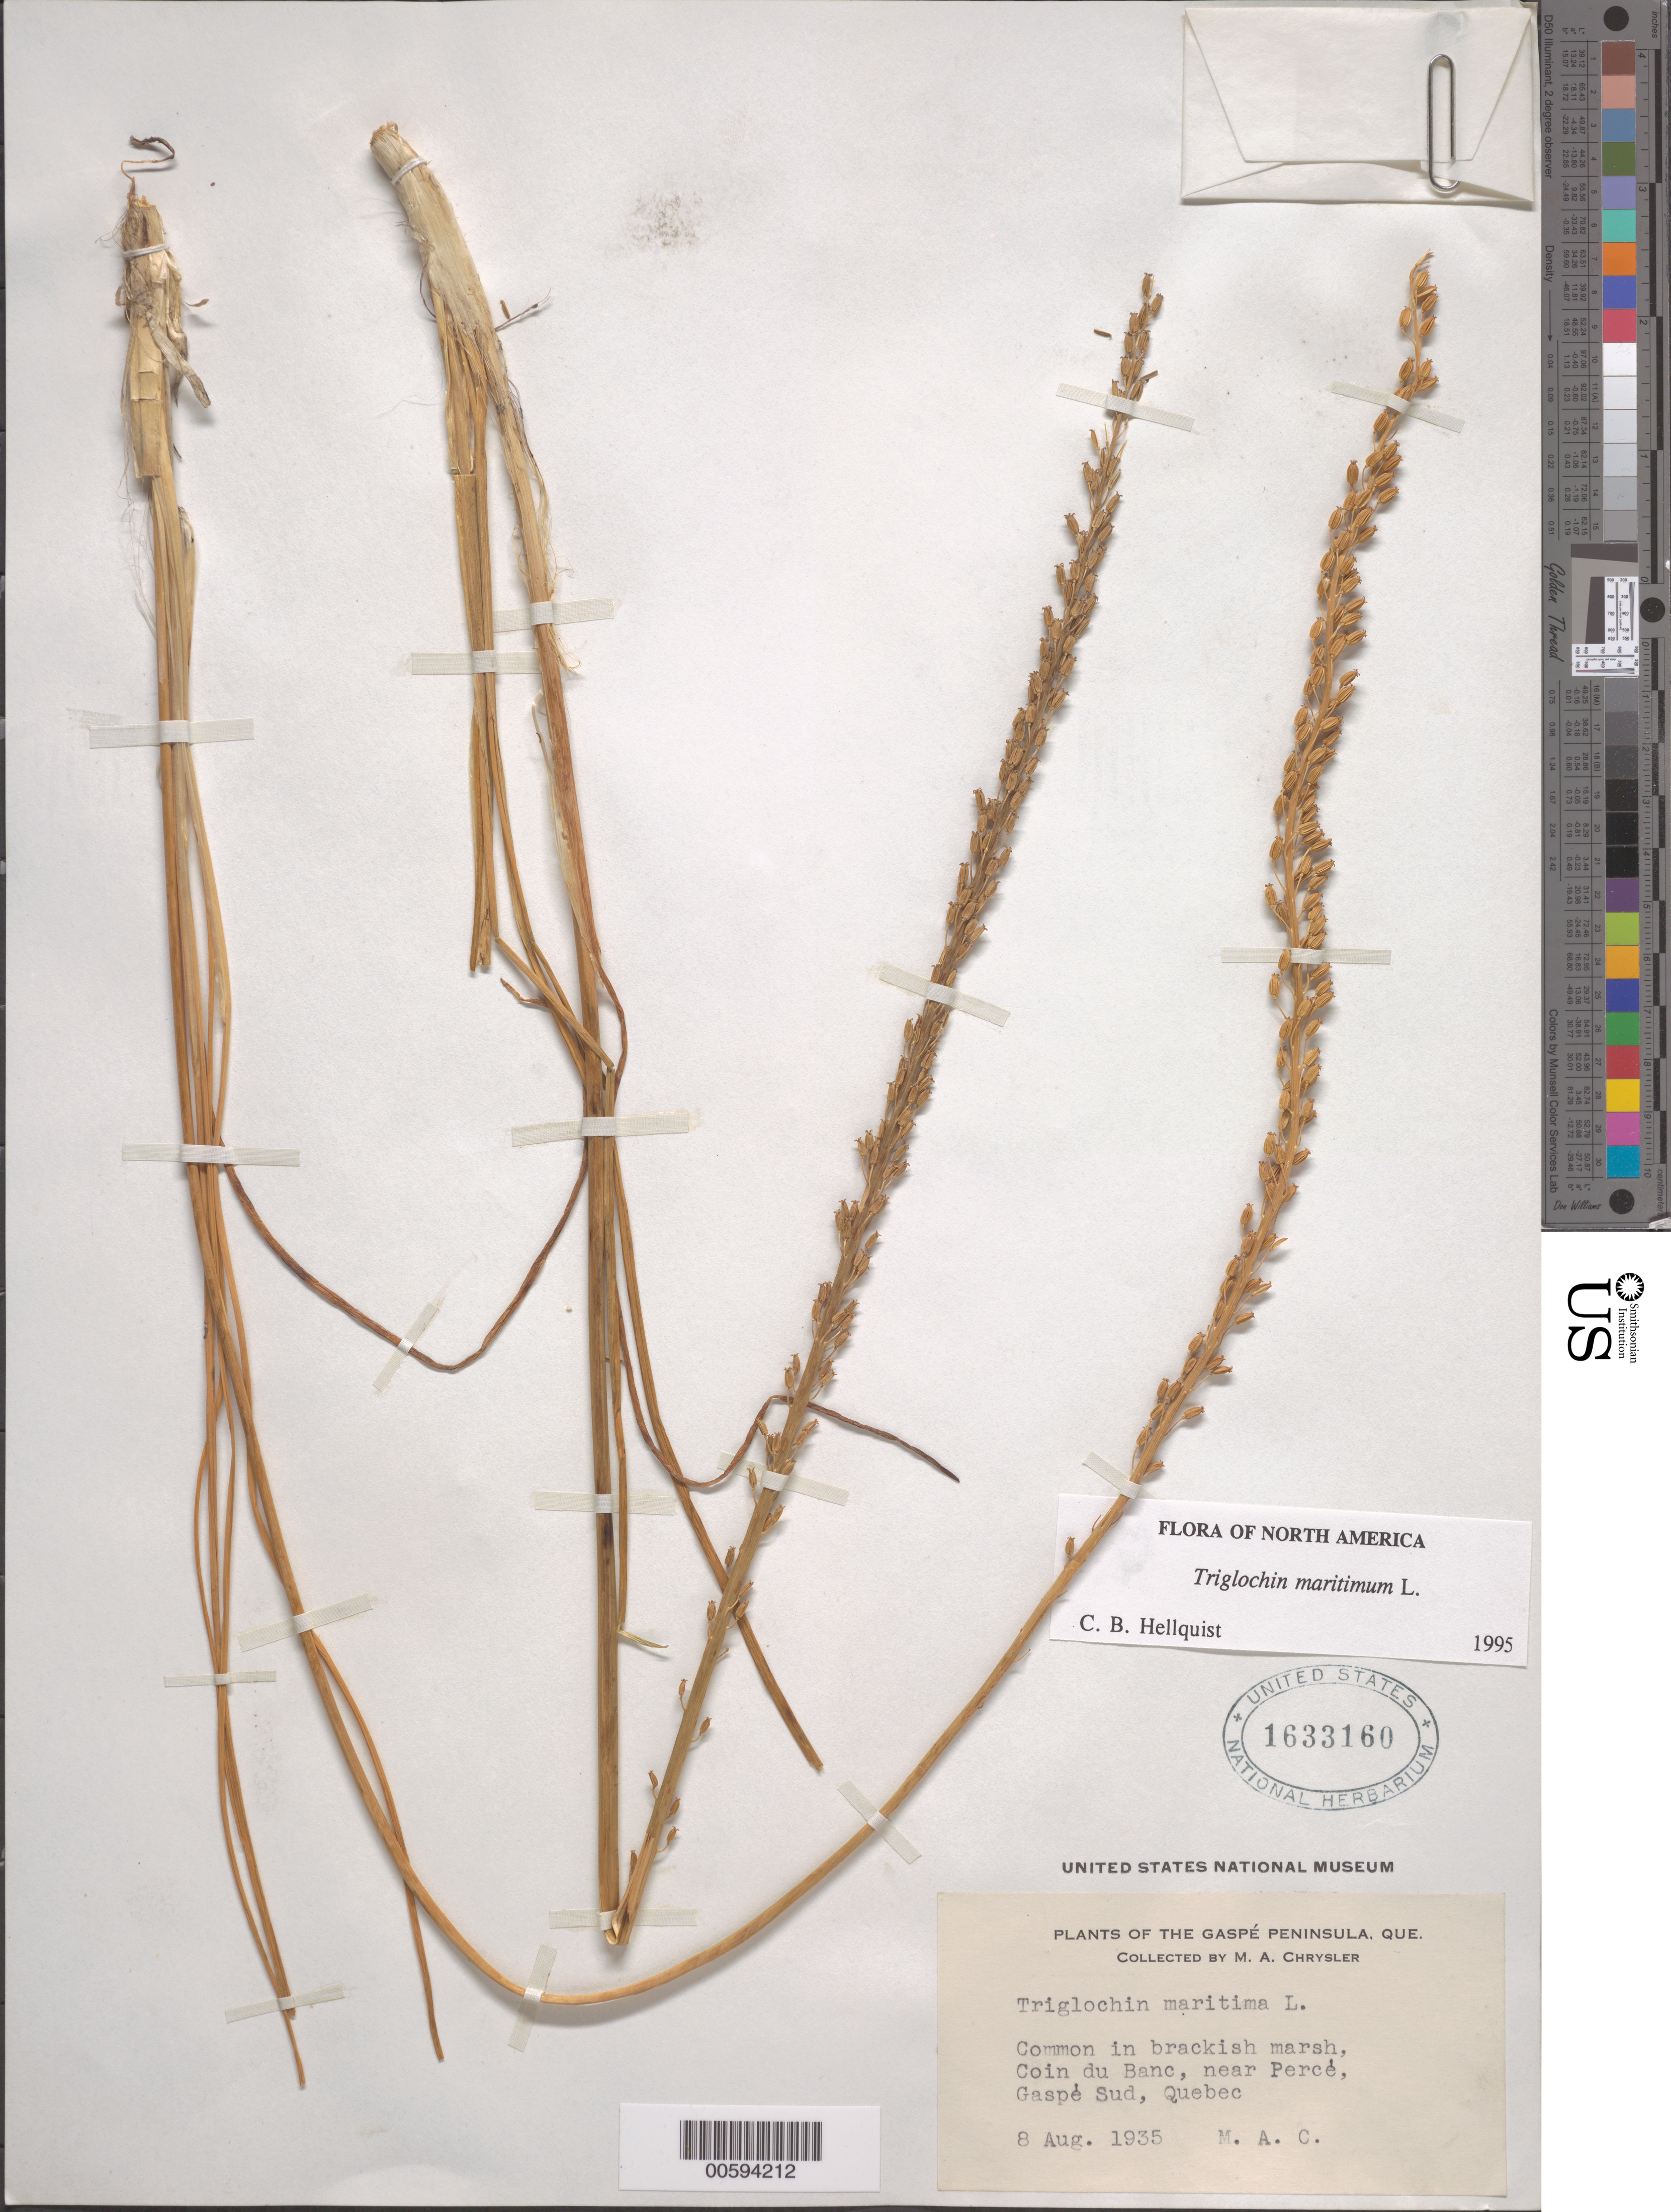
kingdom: Plantae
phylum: Tracheophyta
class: Liliopsida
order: Alismatales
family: Juncaginaceae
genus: Triglochin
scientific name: Triglochin maritima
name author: L.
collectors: M. A. Chrysler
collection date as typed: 08 Aug 1935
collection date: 1935-08-08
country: Canada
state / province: Quebec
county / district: Le Rocher-Percé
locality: Coin du Banc, near Perce, Gaspe Sud [Formerly of La Côte-de-Gaspé County]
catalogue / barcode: US 1633160